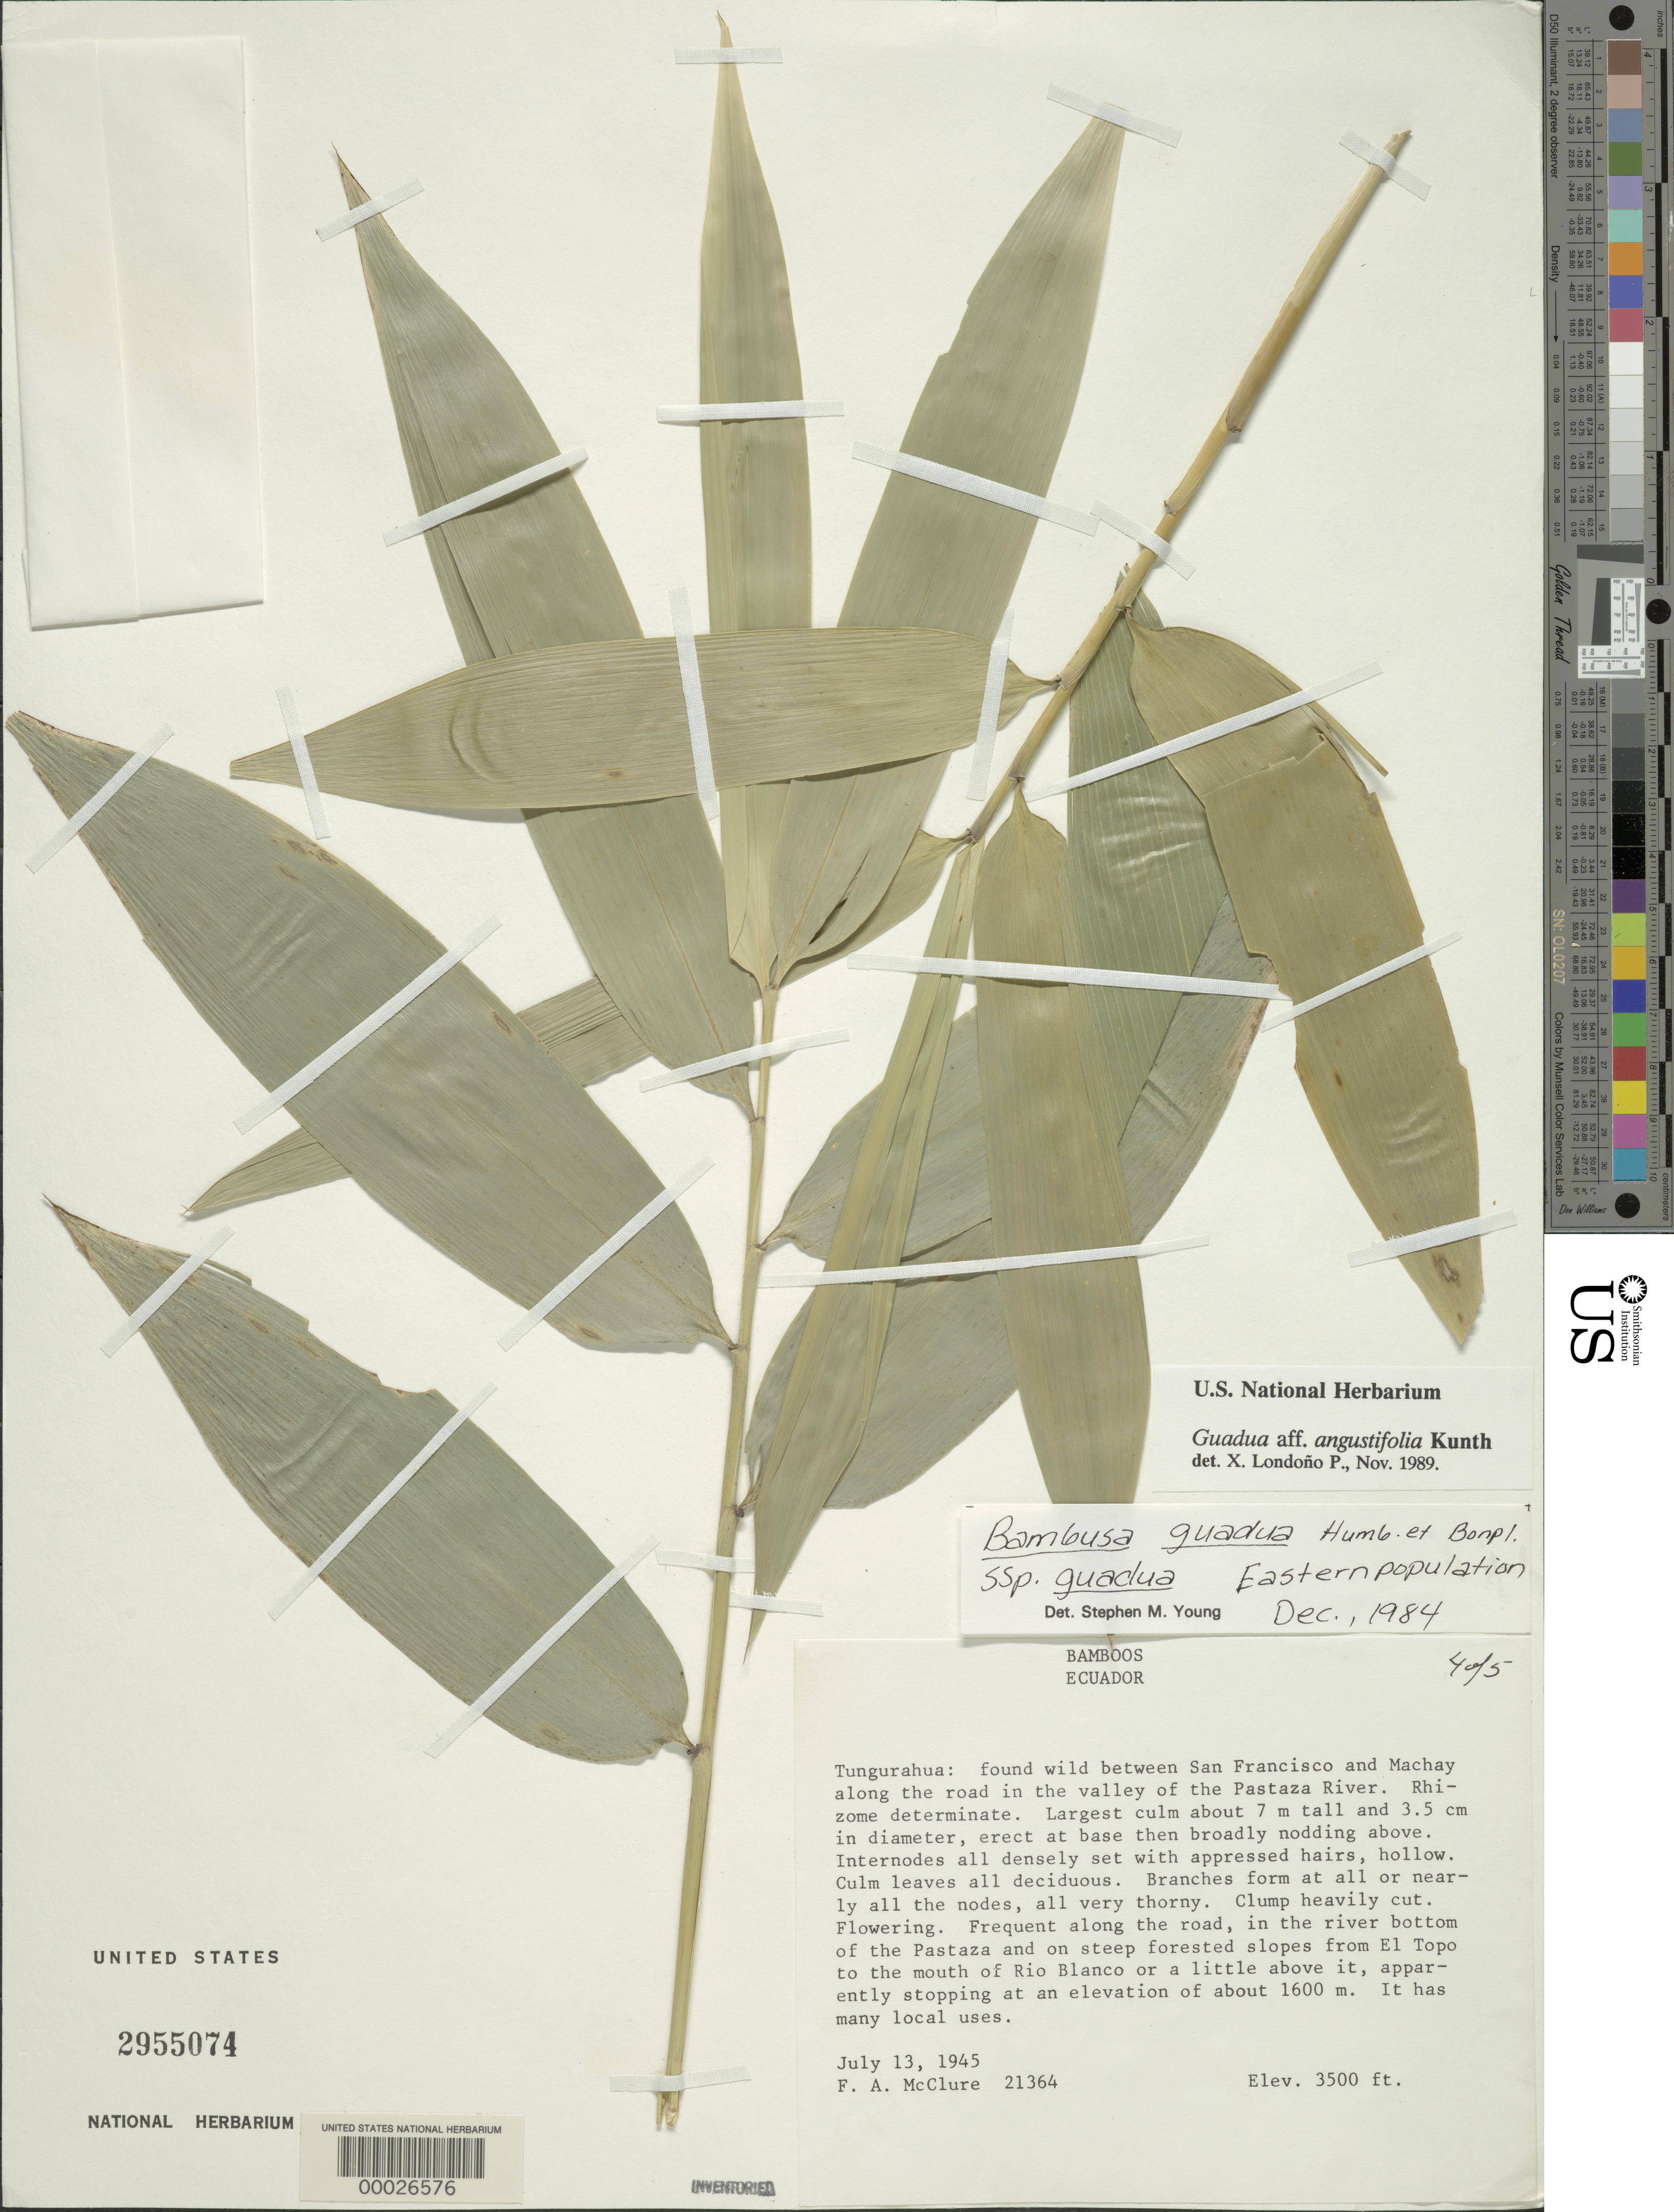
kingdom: Plantae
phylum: Tracheophyta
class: Liliopsida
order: Poales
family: Poaceae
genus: Guadua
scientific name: Guadua uncinata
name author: Londoño & L.G. Clark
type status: Holotype Fragment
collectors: F. A. McClure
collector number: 21364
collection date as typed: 13 Jul 1945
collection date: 1945-07-13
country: Ecuador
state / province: Tungurahua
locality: Between San Francisco and machay along the road in the Valley of the pastaza River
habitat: Along the road, in the river bottom and on the steep forested slopes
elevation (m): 1068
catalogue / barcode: US 2955074